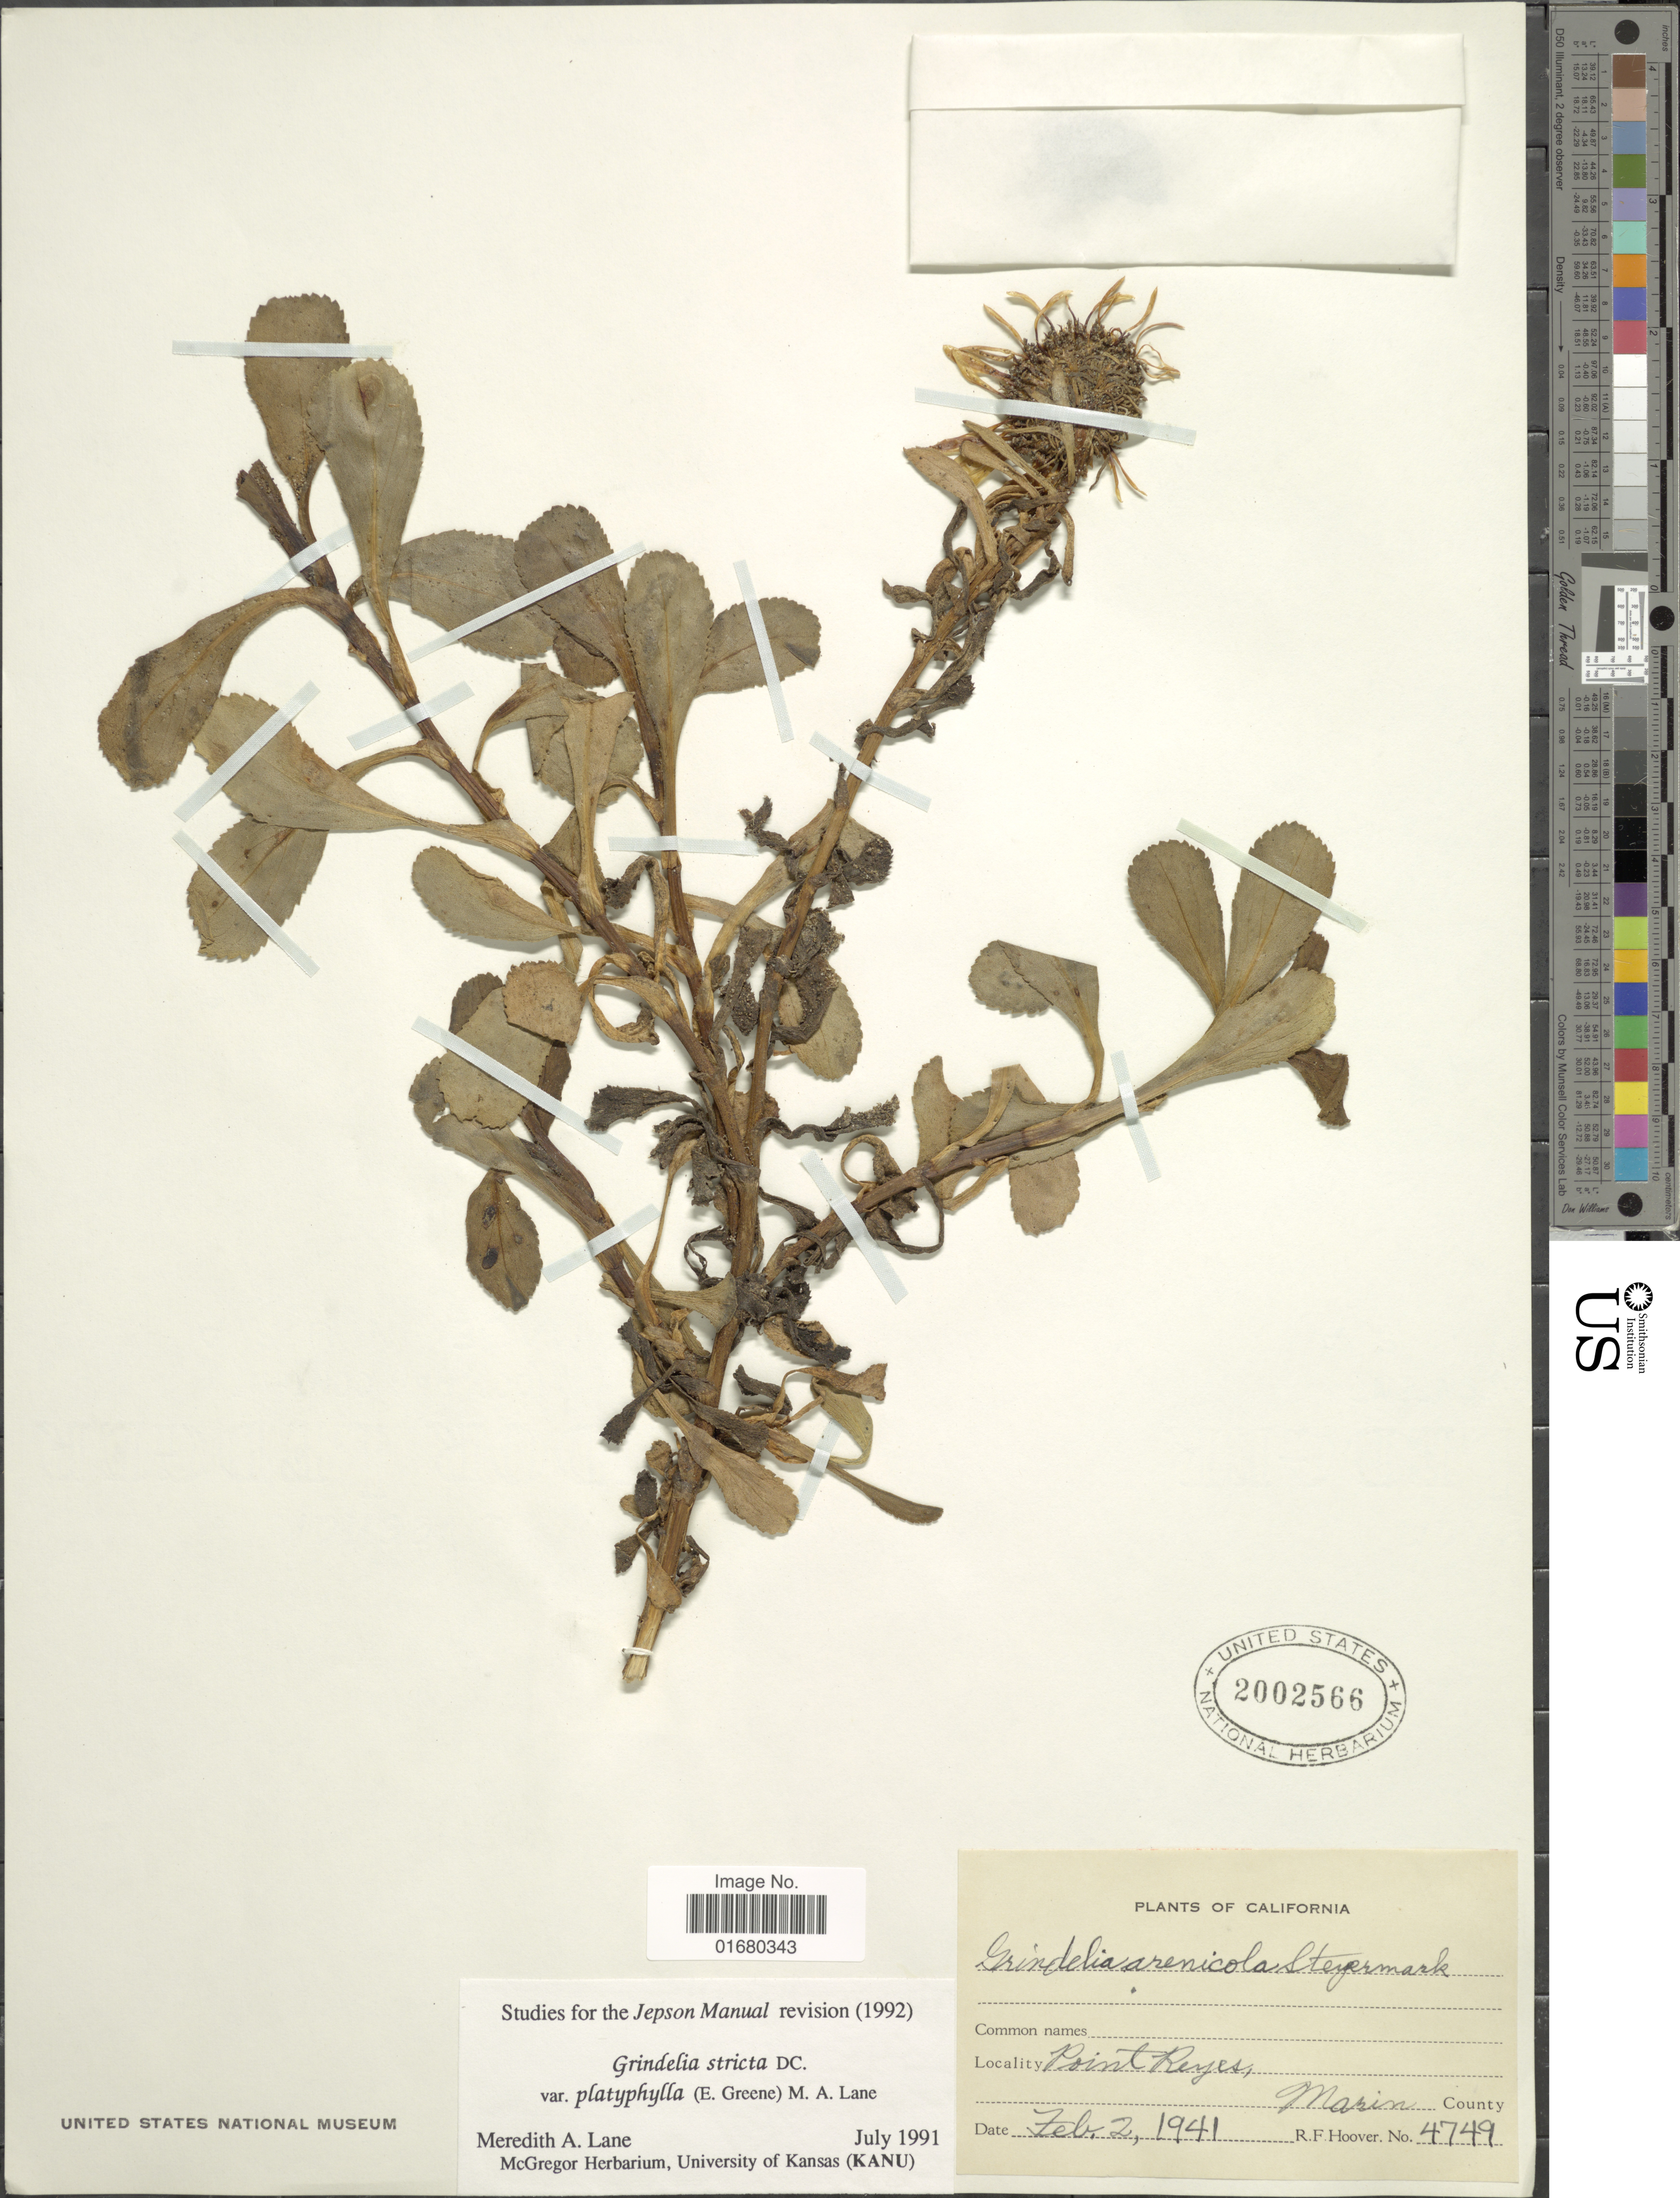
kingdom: Plantae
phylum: Tracheophyta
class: Magnoliopsida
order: Asterales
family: Asteraceae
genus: Grindelia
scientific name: Grindelia stricta var. platyphylla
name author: (Greene) M.A. Lane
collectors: R. F. Hoover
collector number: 4749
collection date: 1941-02-02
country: United States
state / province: California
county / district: Marin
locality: Point Reyer, Marin County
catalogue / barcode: US 2002566